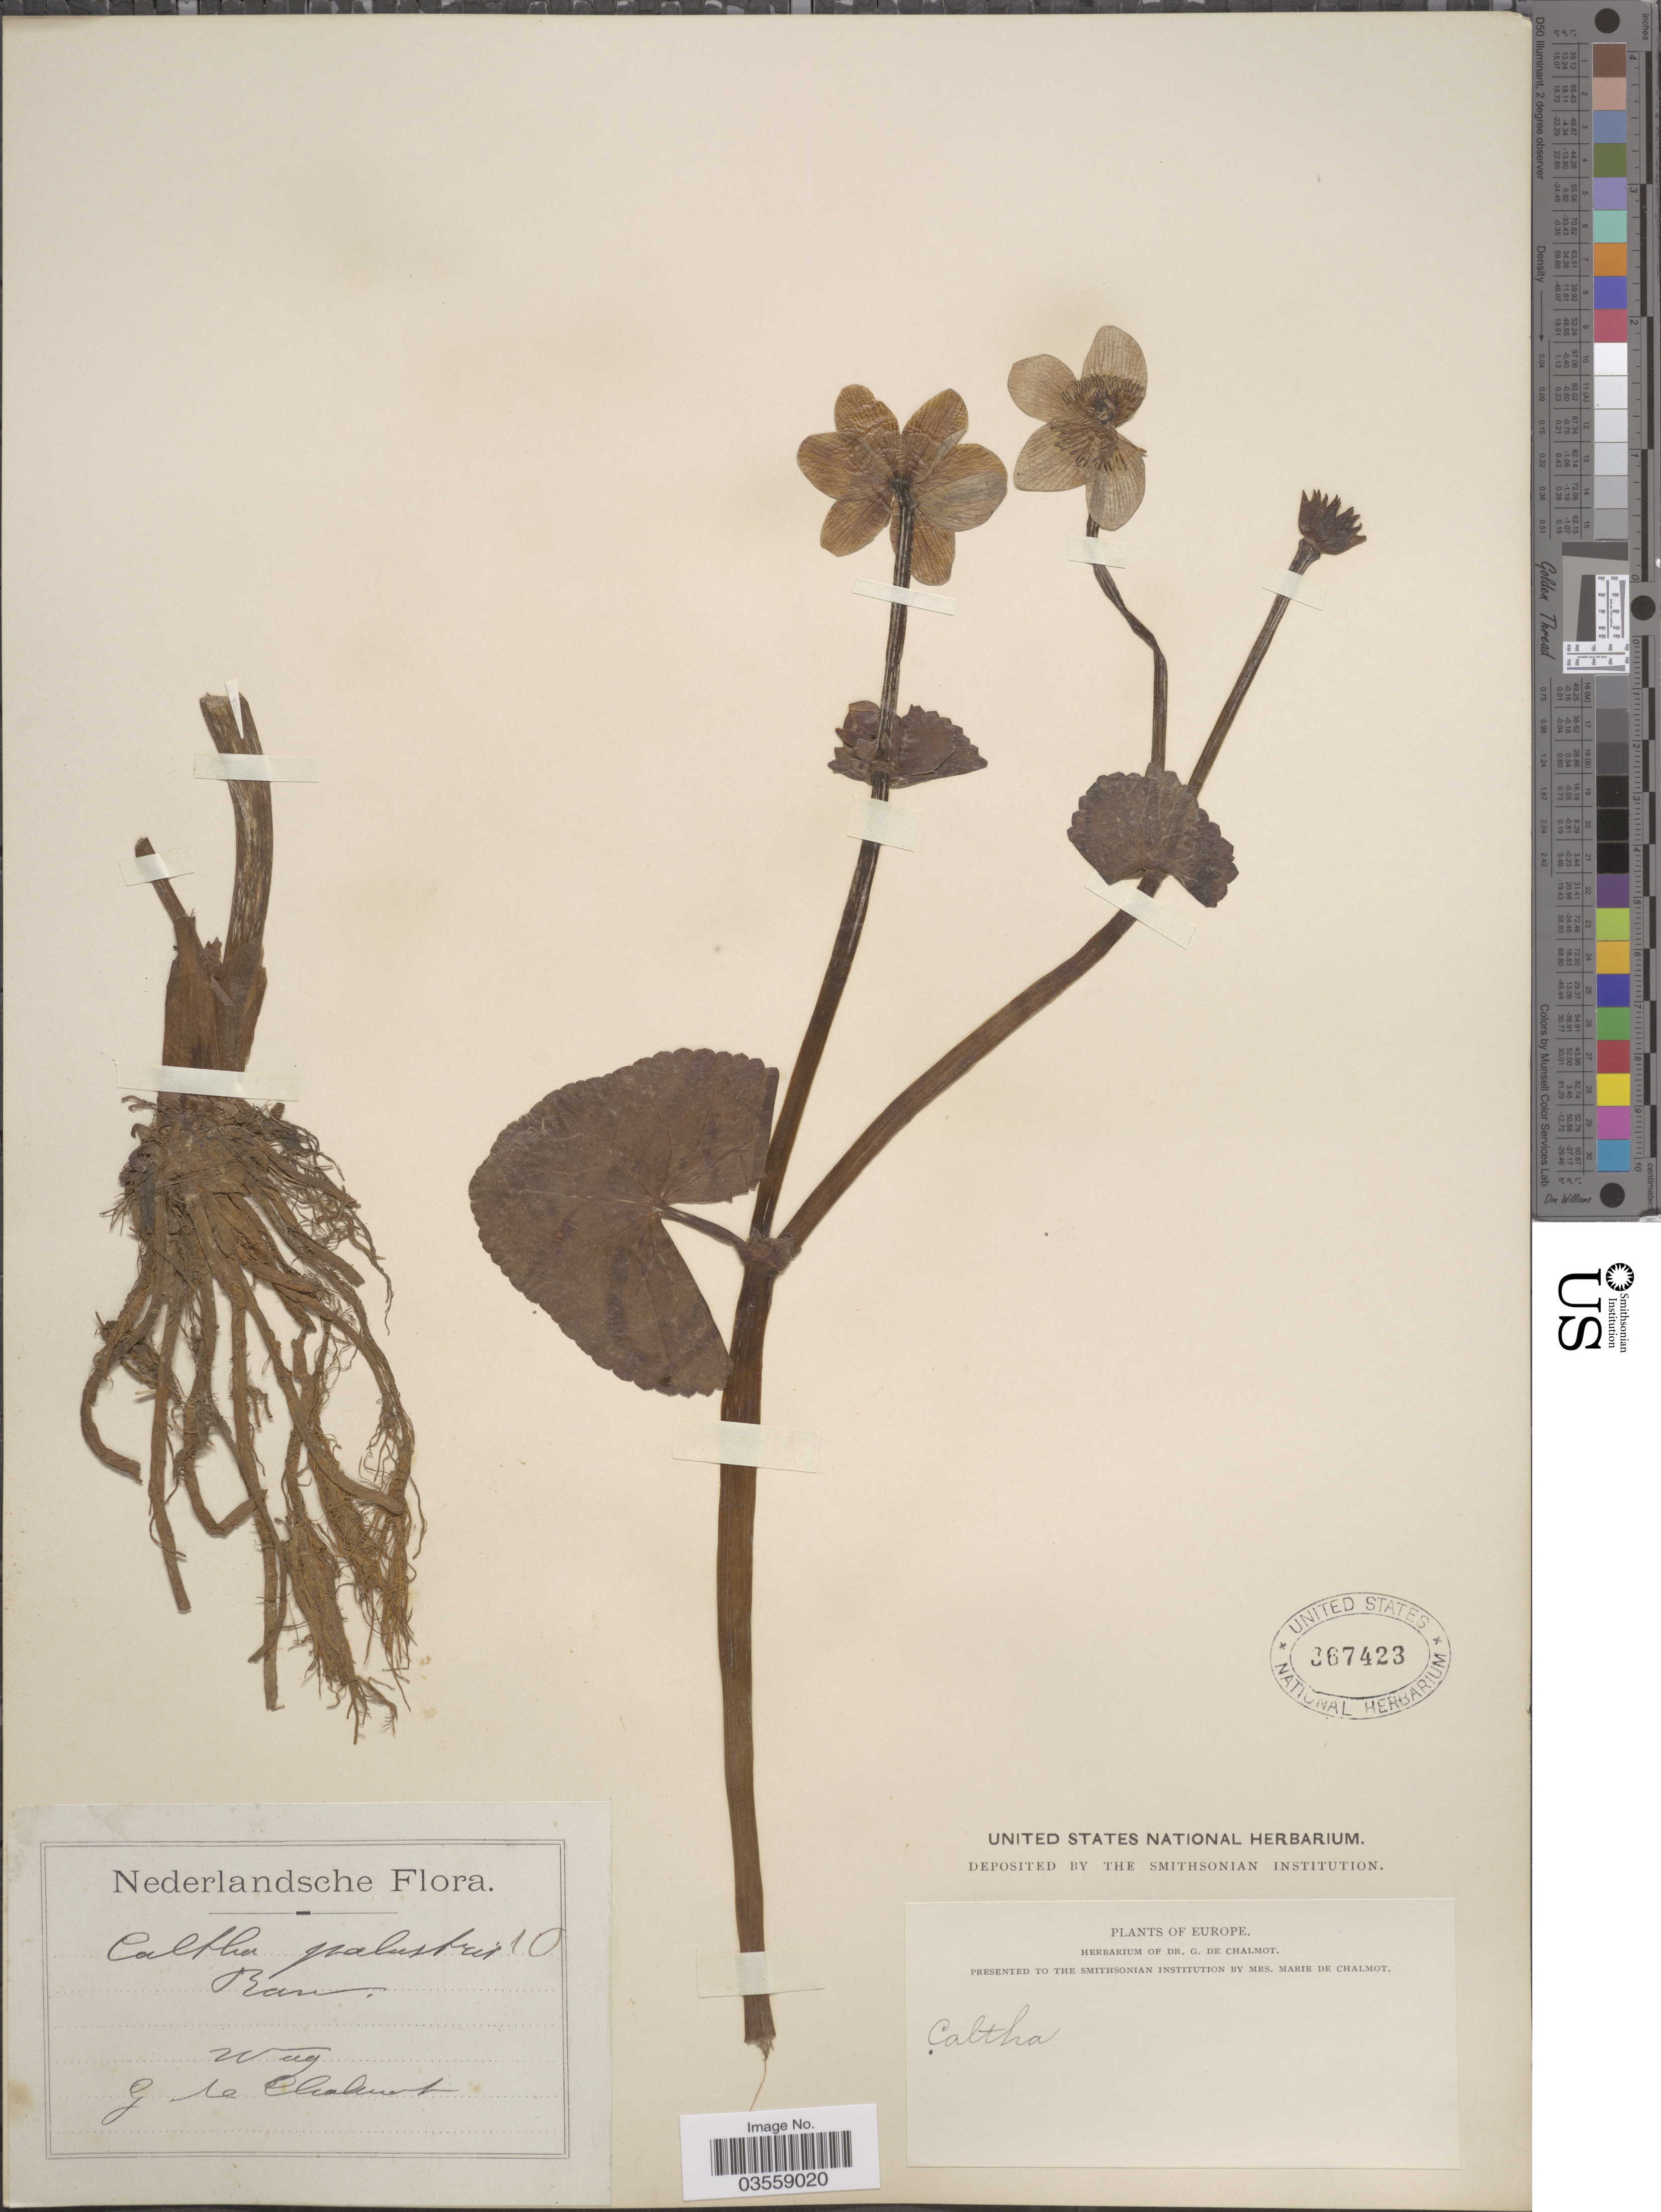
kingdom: Plantae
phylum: Tracheophyta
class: Magnoliopsida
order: Ranunculales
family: Ranunculaceae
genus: Caltha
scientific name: Caltha palustris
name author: L.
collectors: G. de Chalmot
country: Netherlands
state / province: Gelderland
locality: Wag.